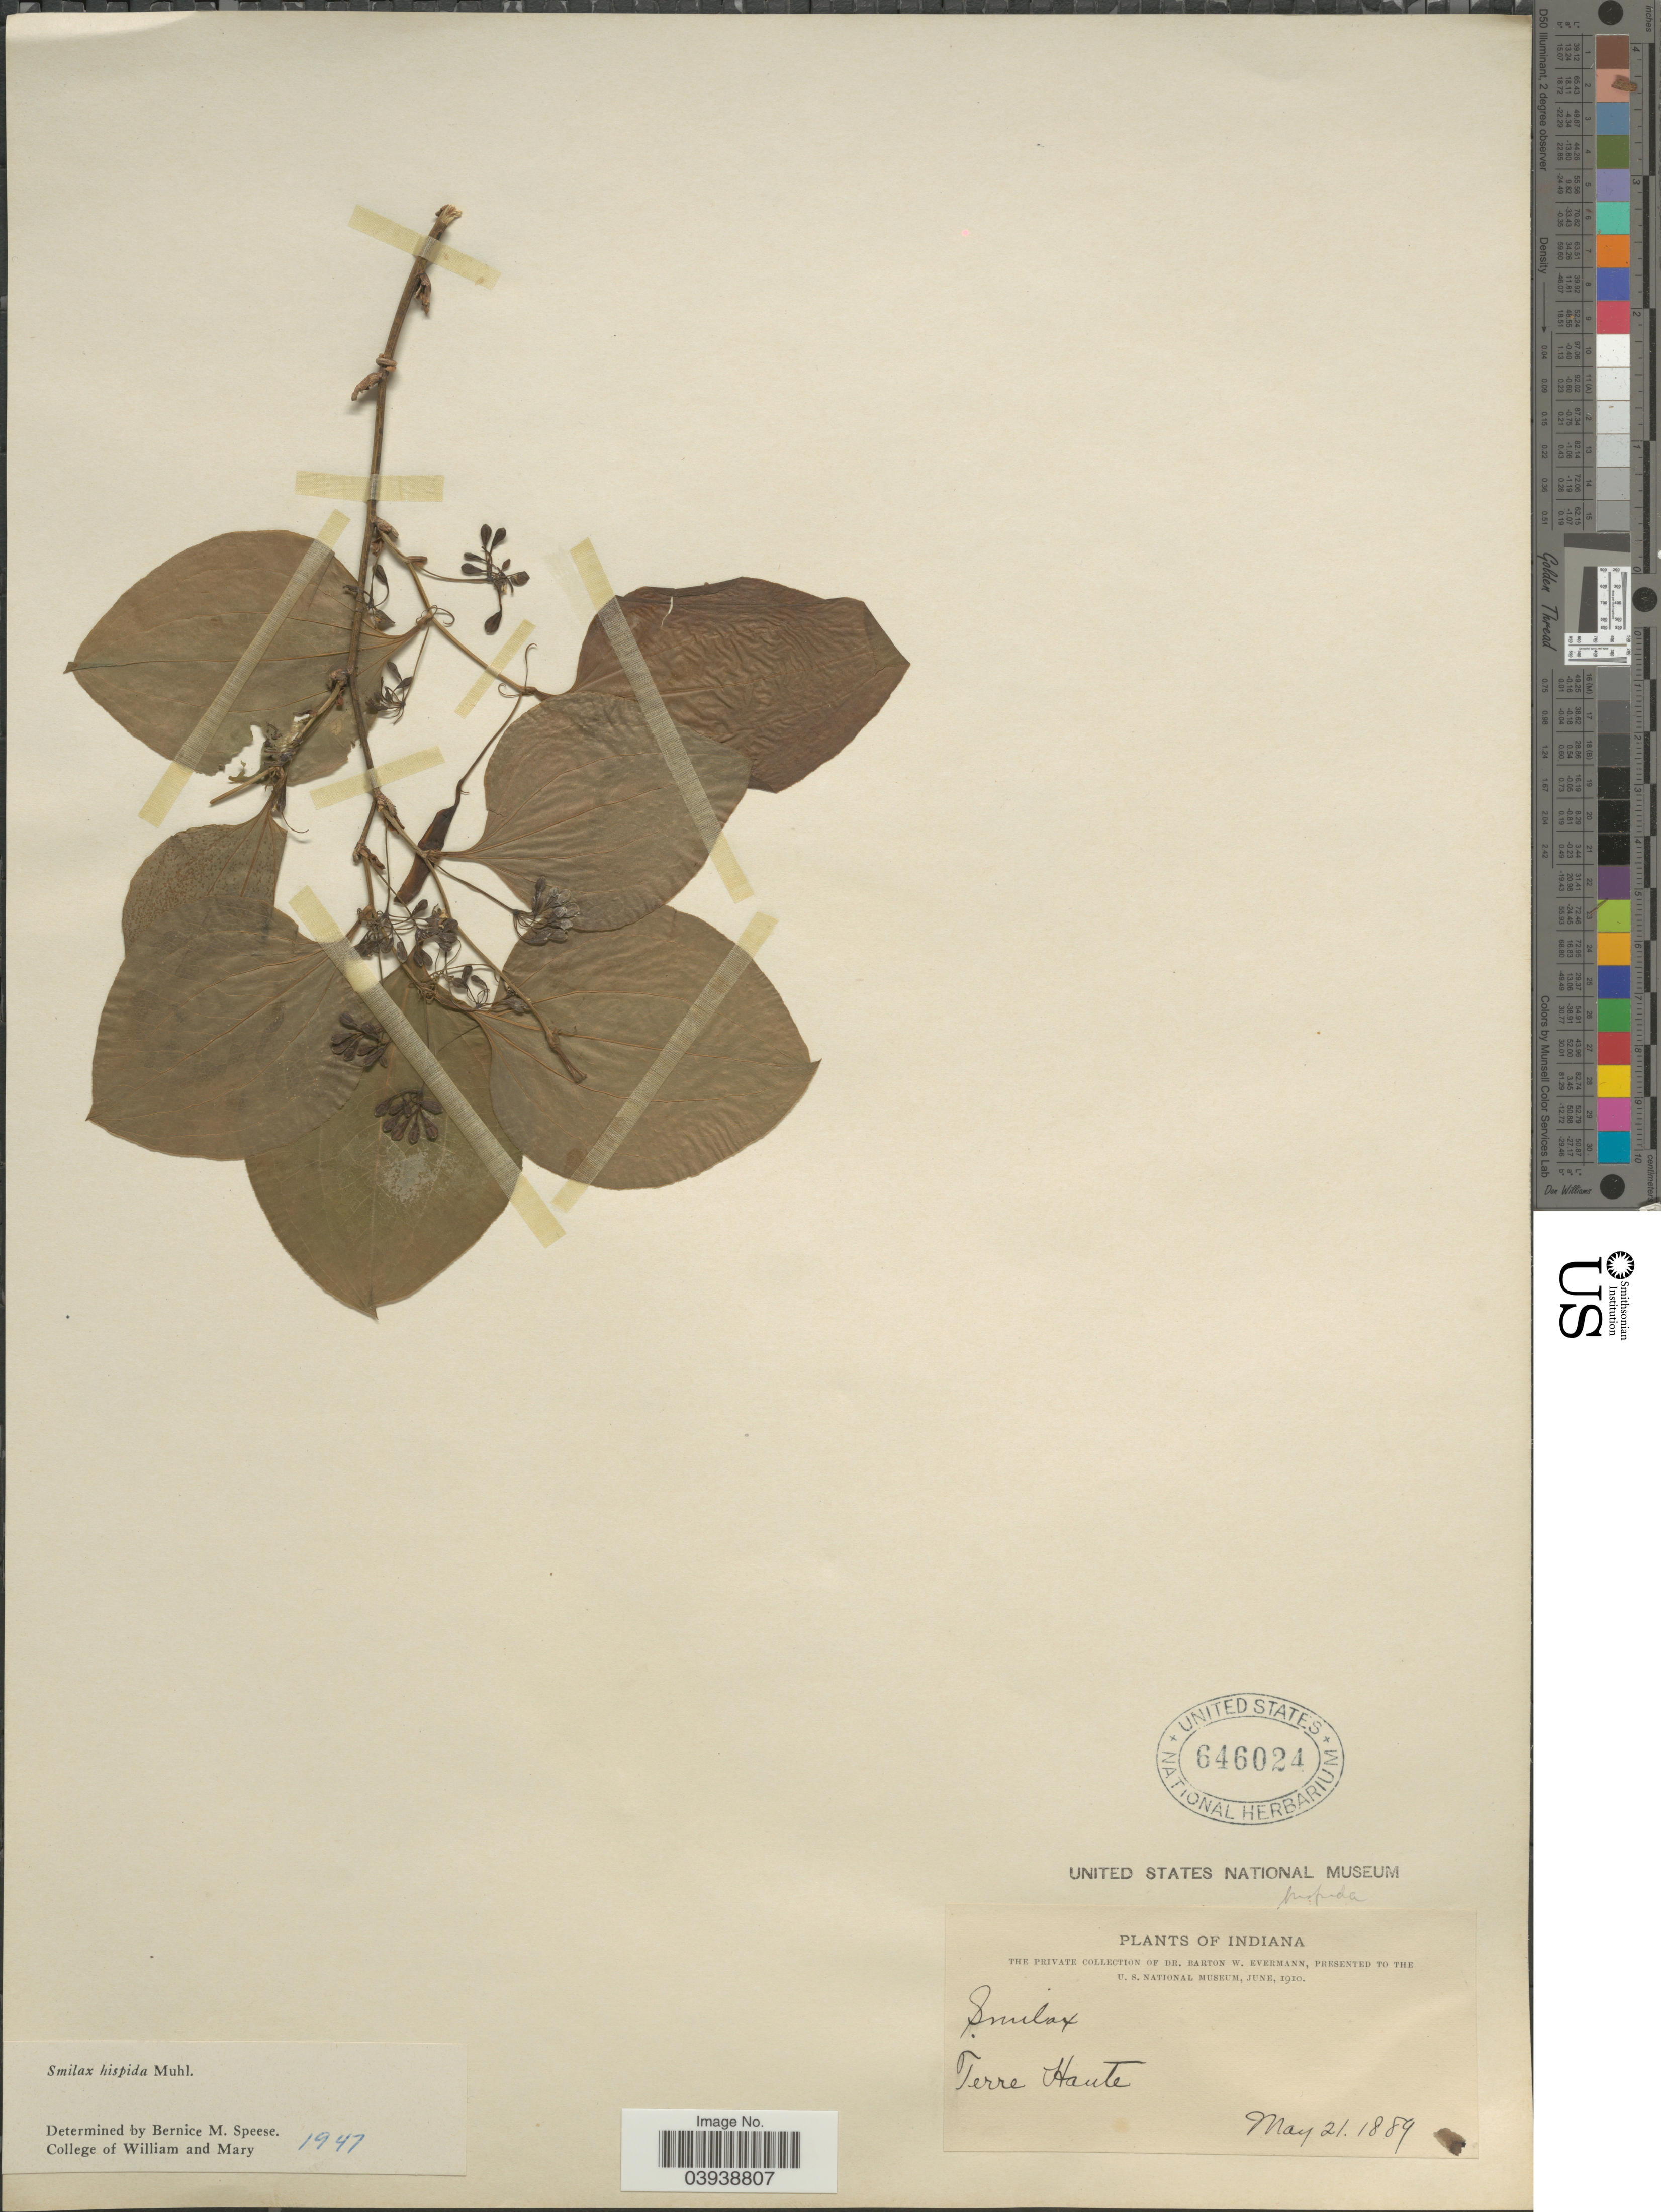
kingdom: Plantae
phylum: Tracheophyta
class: Liliopsida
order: Liliales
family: Smilacaceae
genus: Smilax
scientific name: Smilax hispida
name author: Raf.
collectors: B. W. Evermann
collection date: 1889-05-21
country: United States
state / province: Indiana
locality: Terre Haute.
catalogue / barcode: US 646024